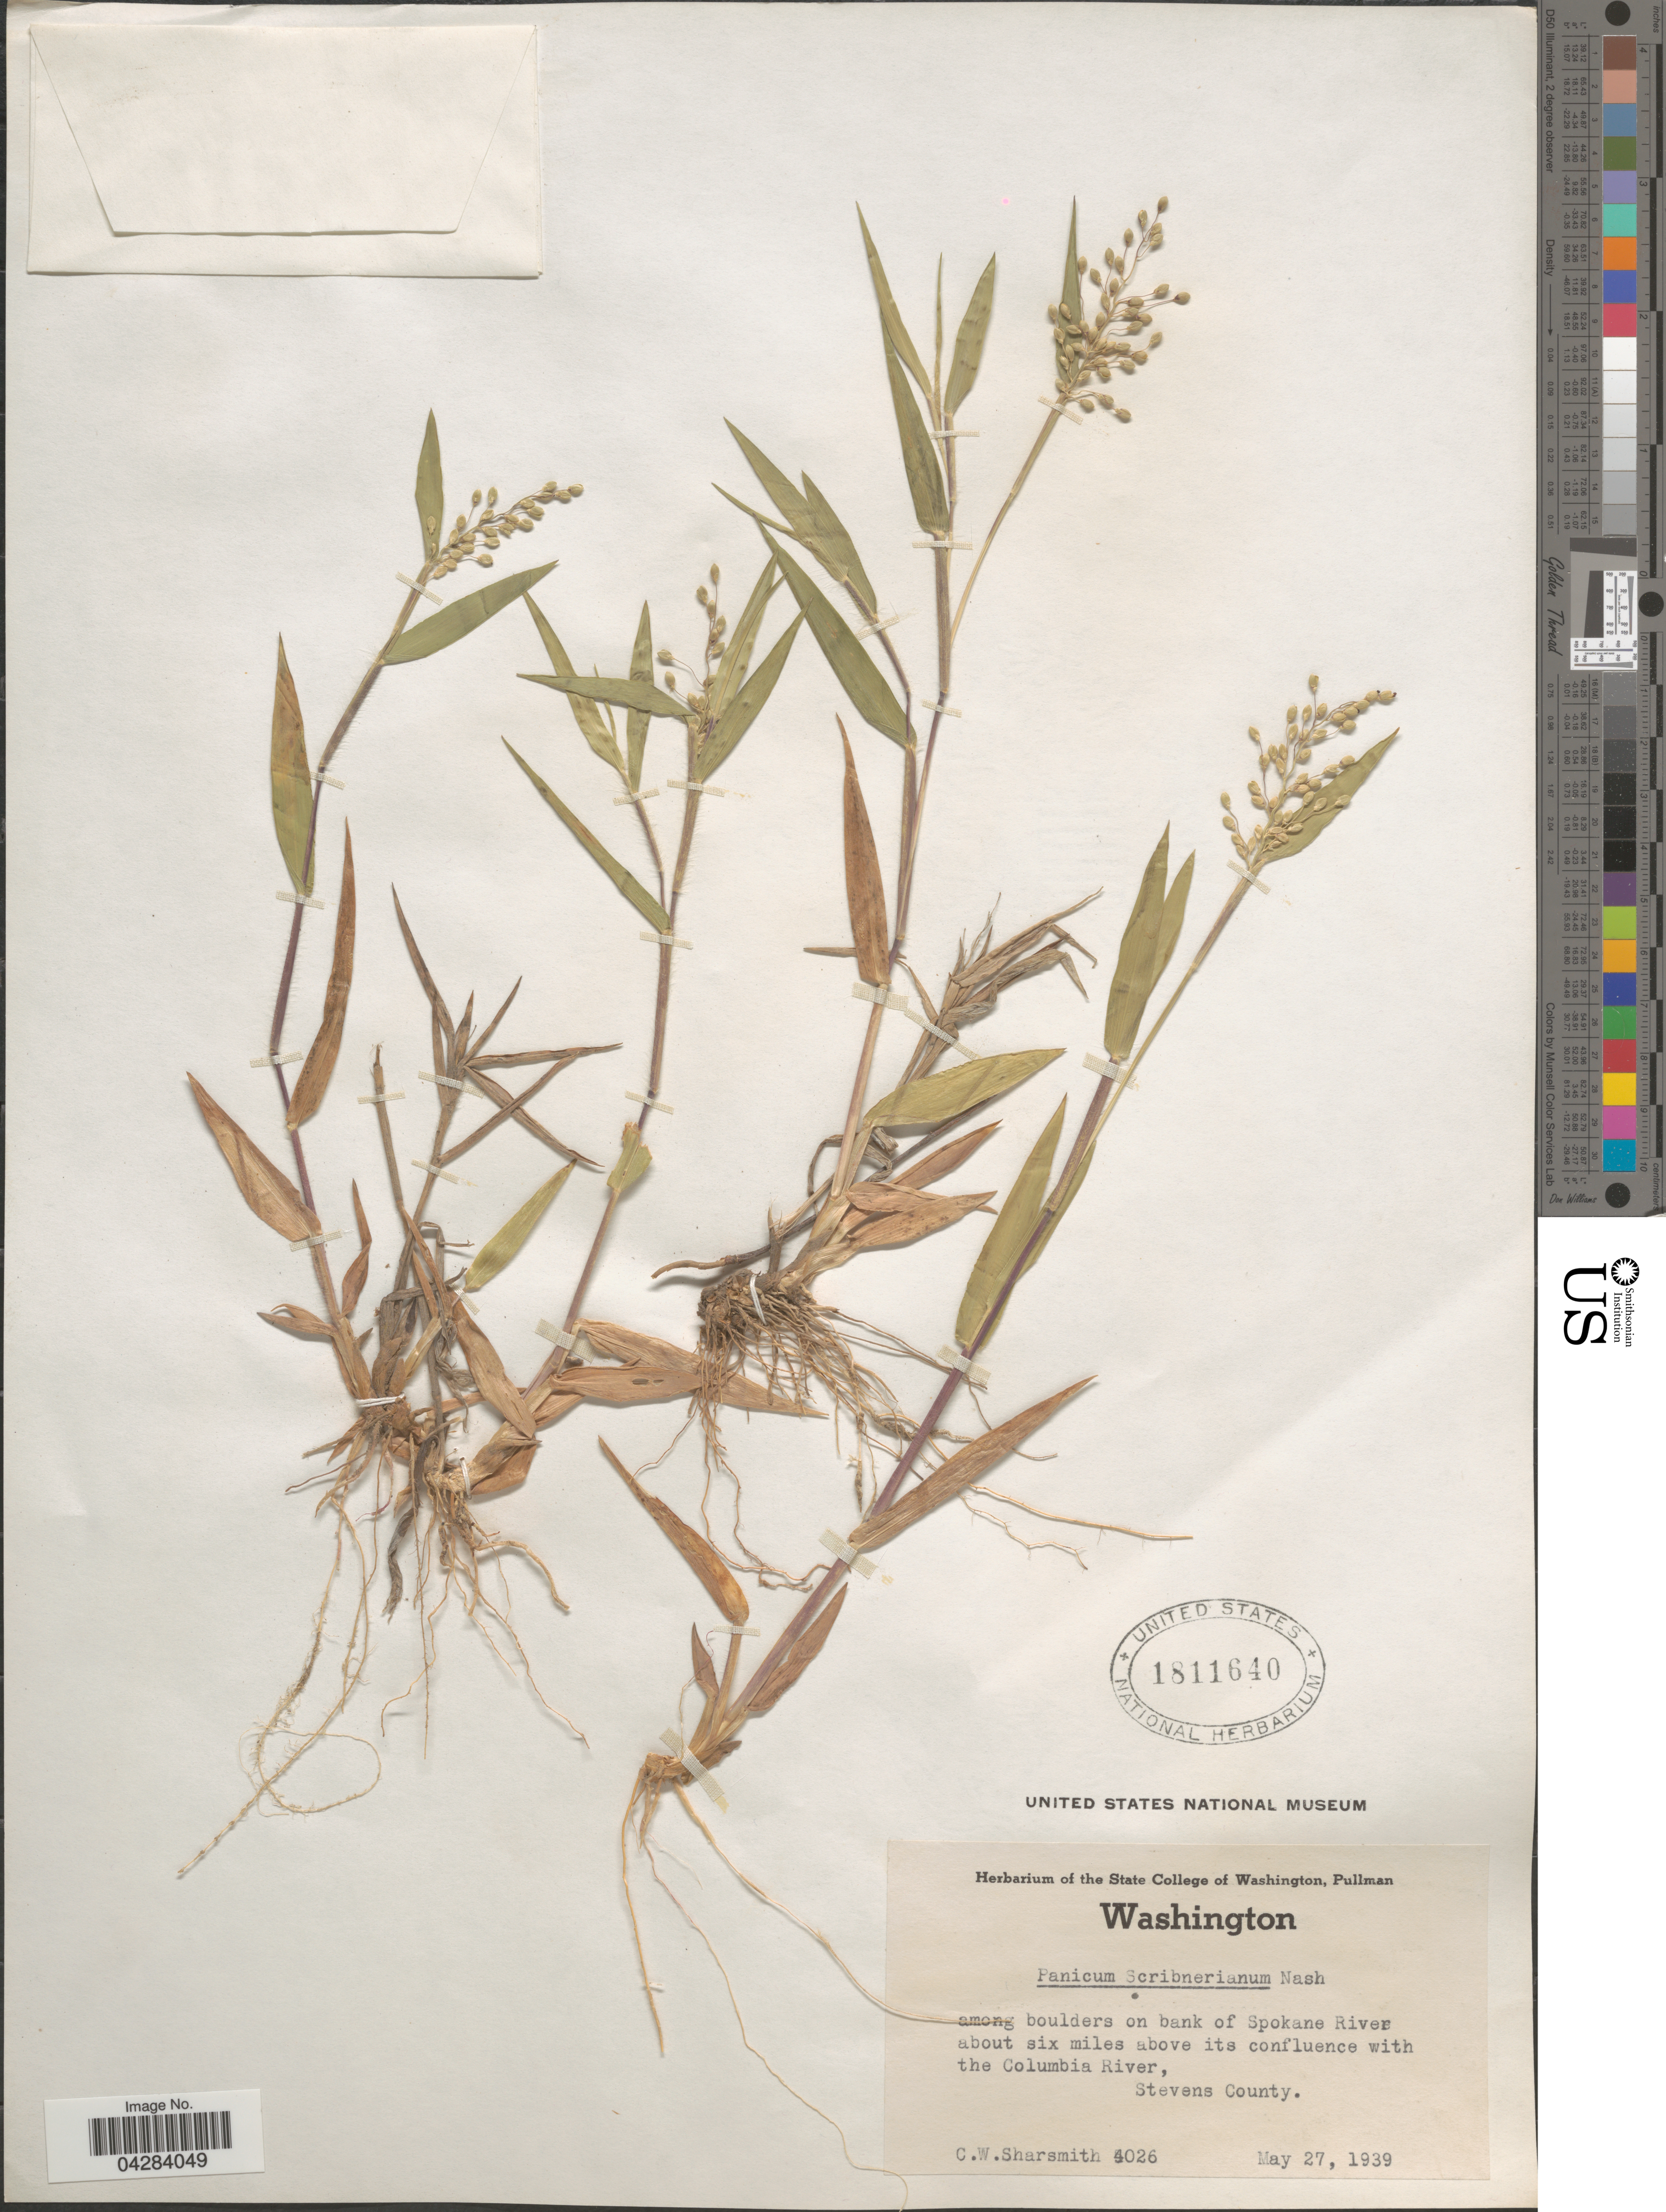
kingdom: Plantae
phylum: Tracheophyta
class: Liliopsida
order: Poales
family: Poaceae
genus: Dichanthelium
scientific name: Dichanthelium oligosanthes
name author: (Schult.) Gould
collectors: C. Sharsmith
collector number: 4026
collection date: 1939-05-27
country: United States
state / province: Washington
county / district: Spokane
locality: Among boulders on bank of Spokane River about six miles above its confluence with the Columbia River, Stevens County.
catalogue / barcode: US 1811640